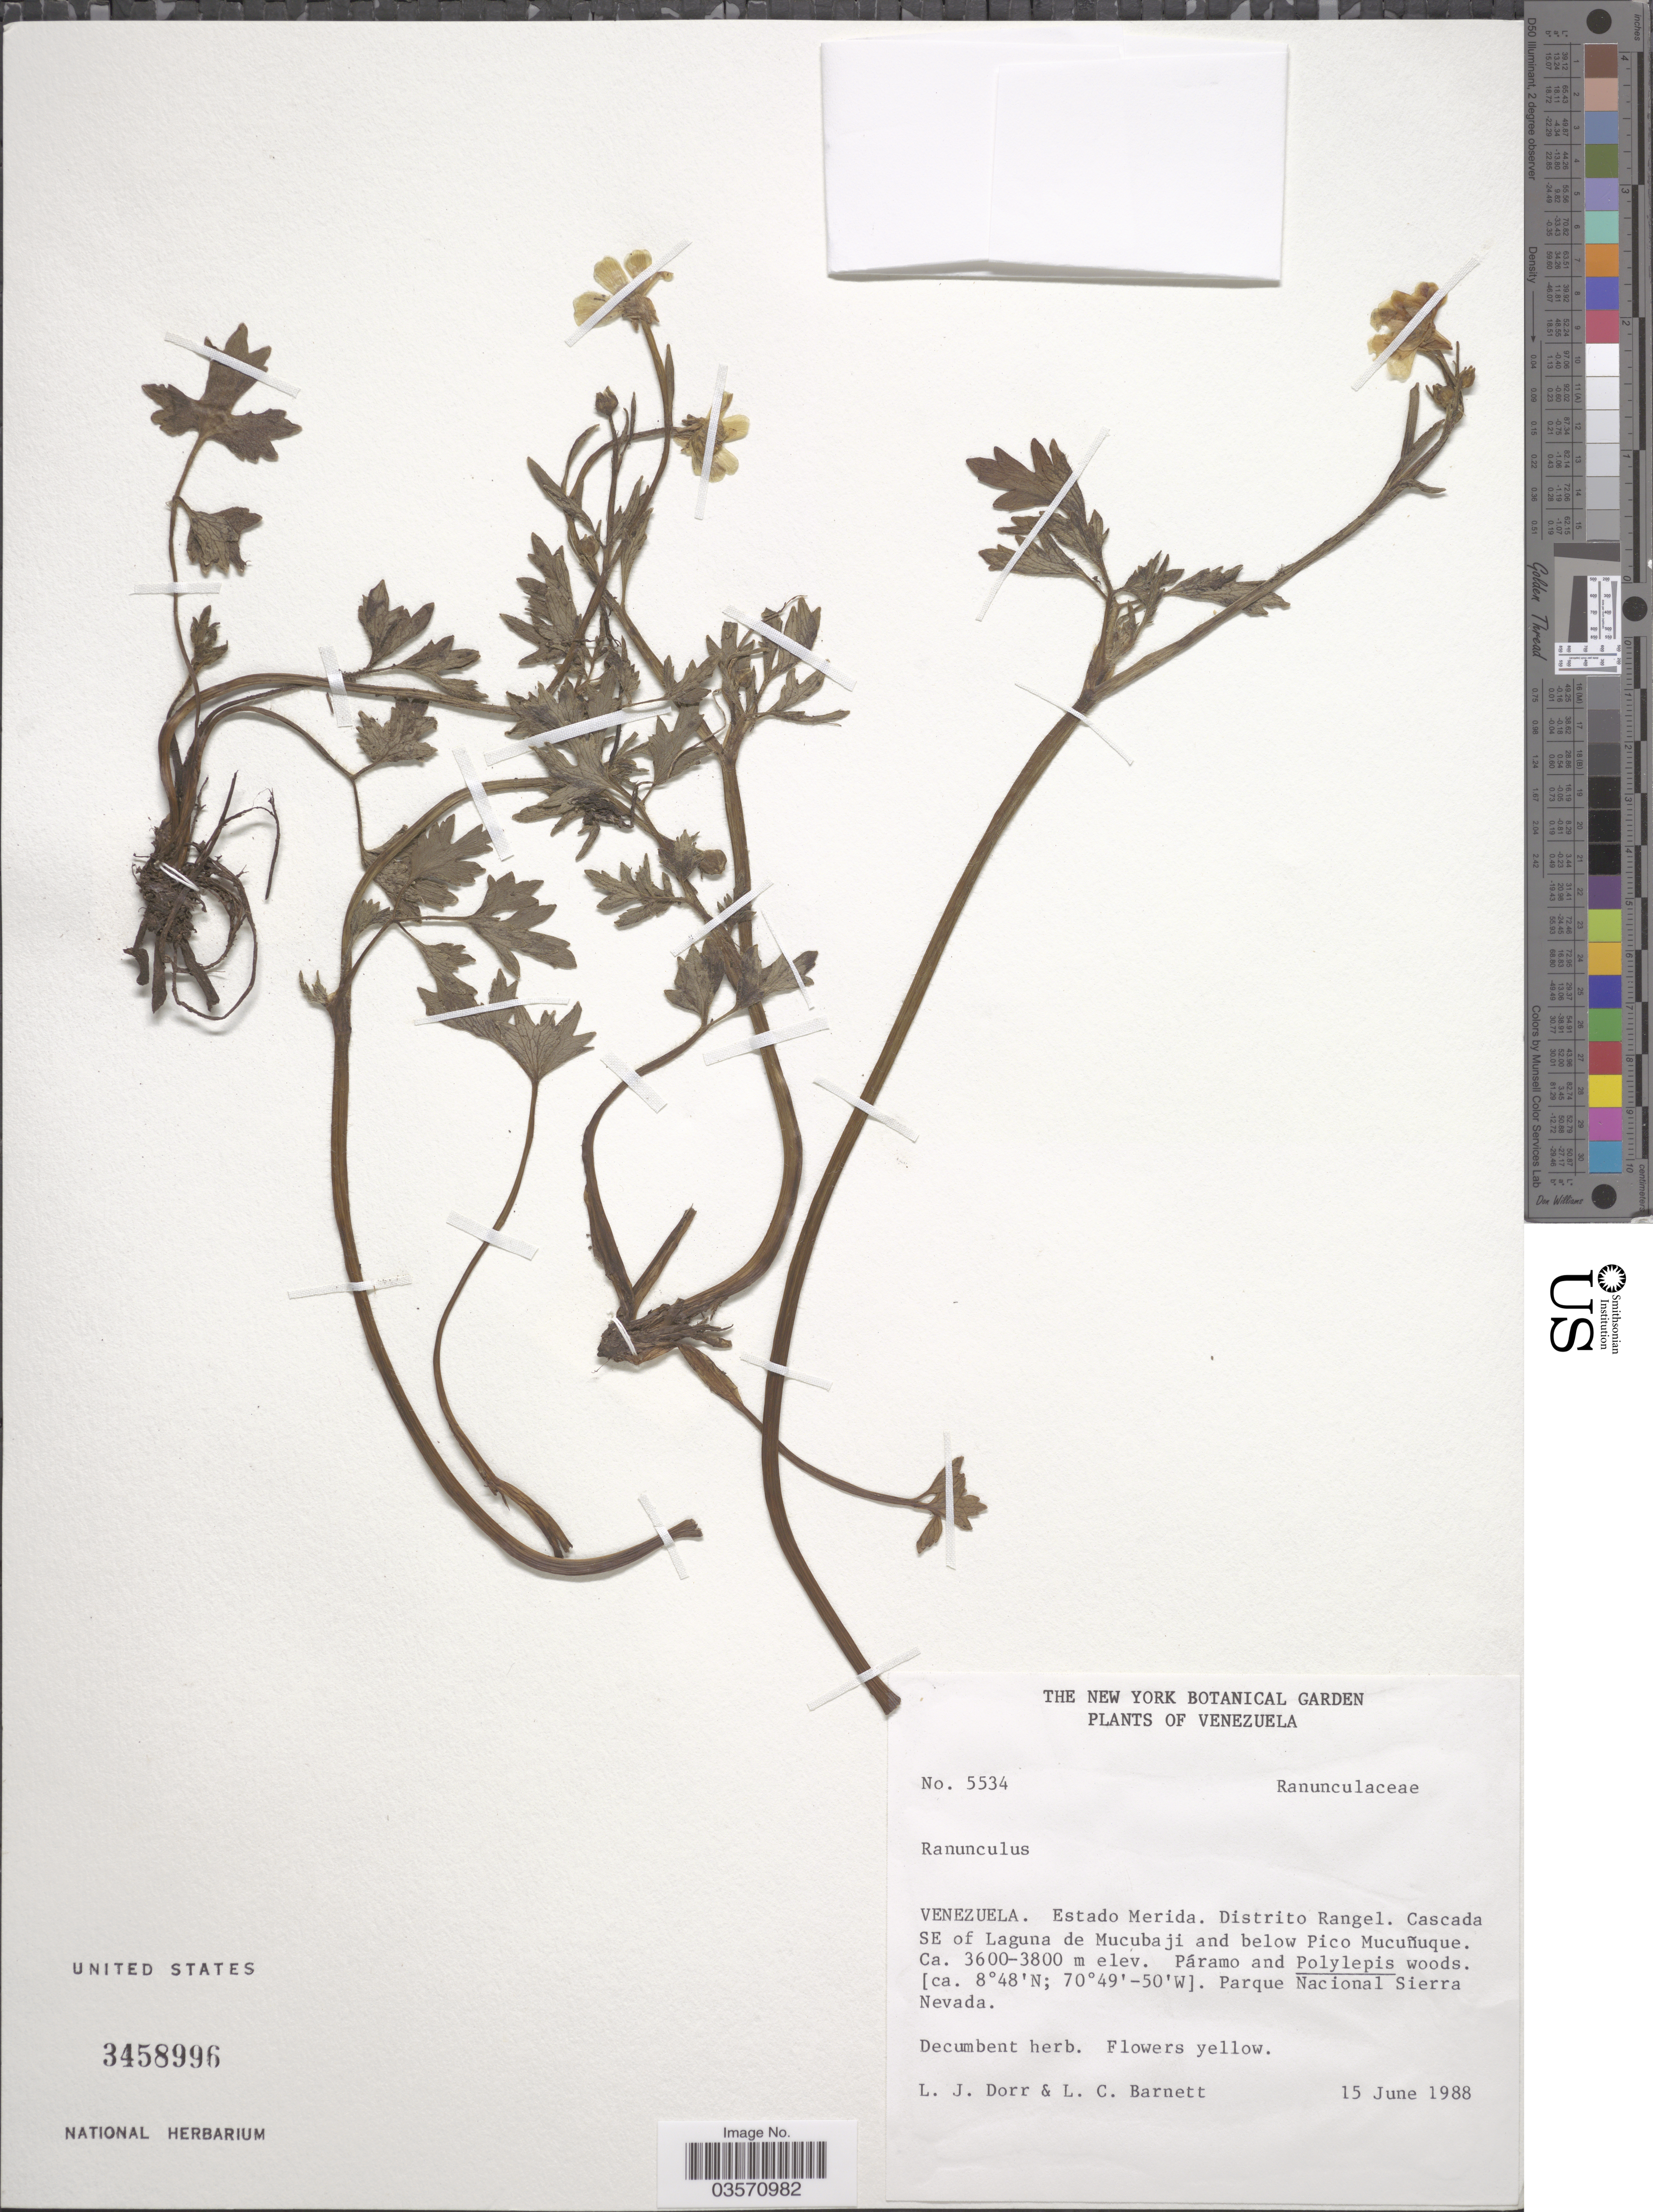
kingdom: Plantae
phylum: Tracheophyta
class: Magnoliopsida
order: Ranunculales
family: Ranunculaceae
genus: Ranunculus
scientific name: Ranunculus sp.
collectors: L. J. Dorr & L. C. Barnett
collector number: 5534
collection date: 1988-06-15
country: Venezuela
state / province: Mérida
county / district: Rangel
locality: Cascada SE of Laguna de Mucubaji and below Pico Mucuñuque. Parque Nacional Sierra Nevada.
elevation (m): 3600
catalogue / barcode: US 3458996